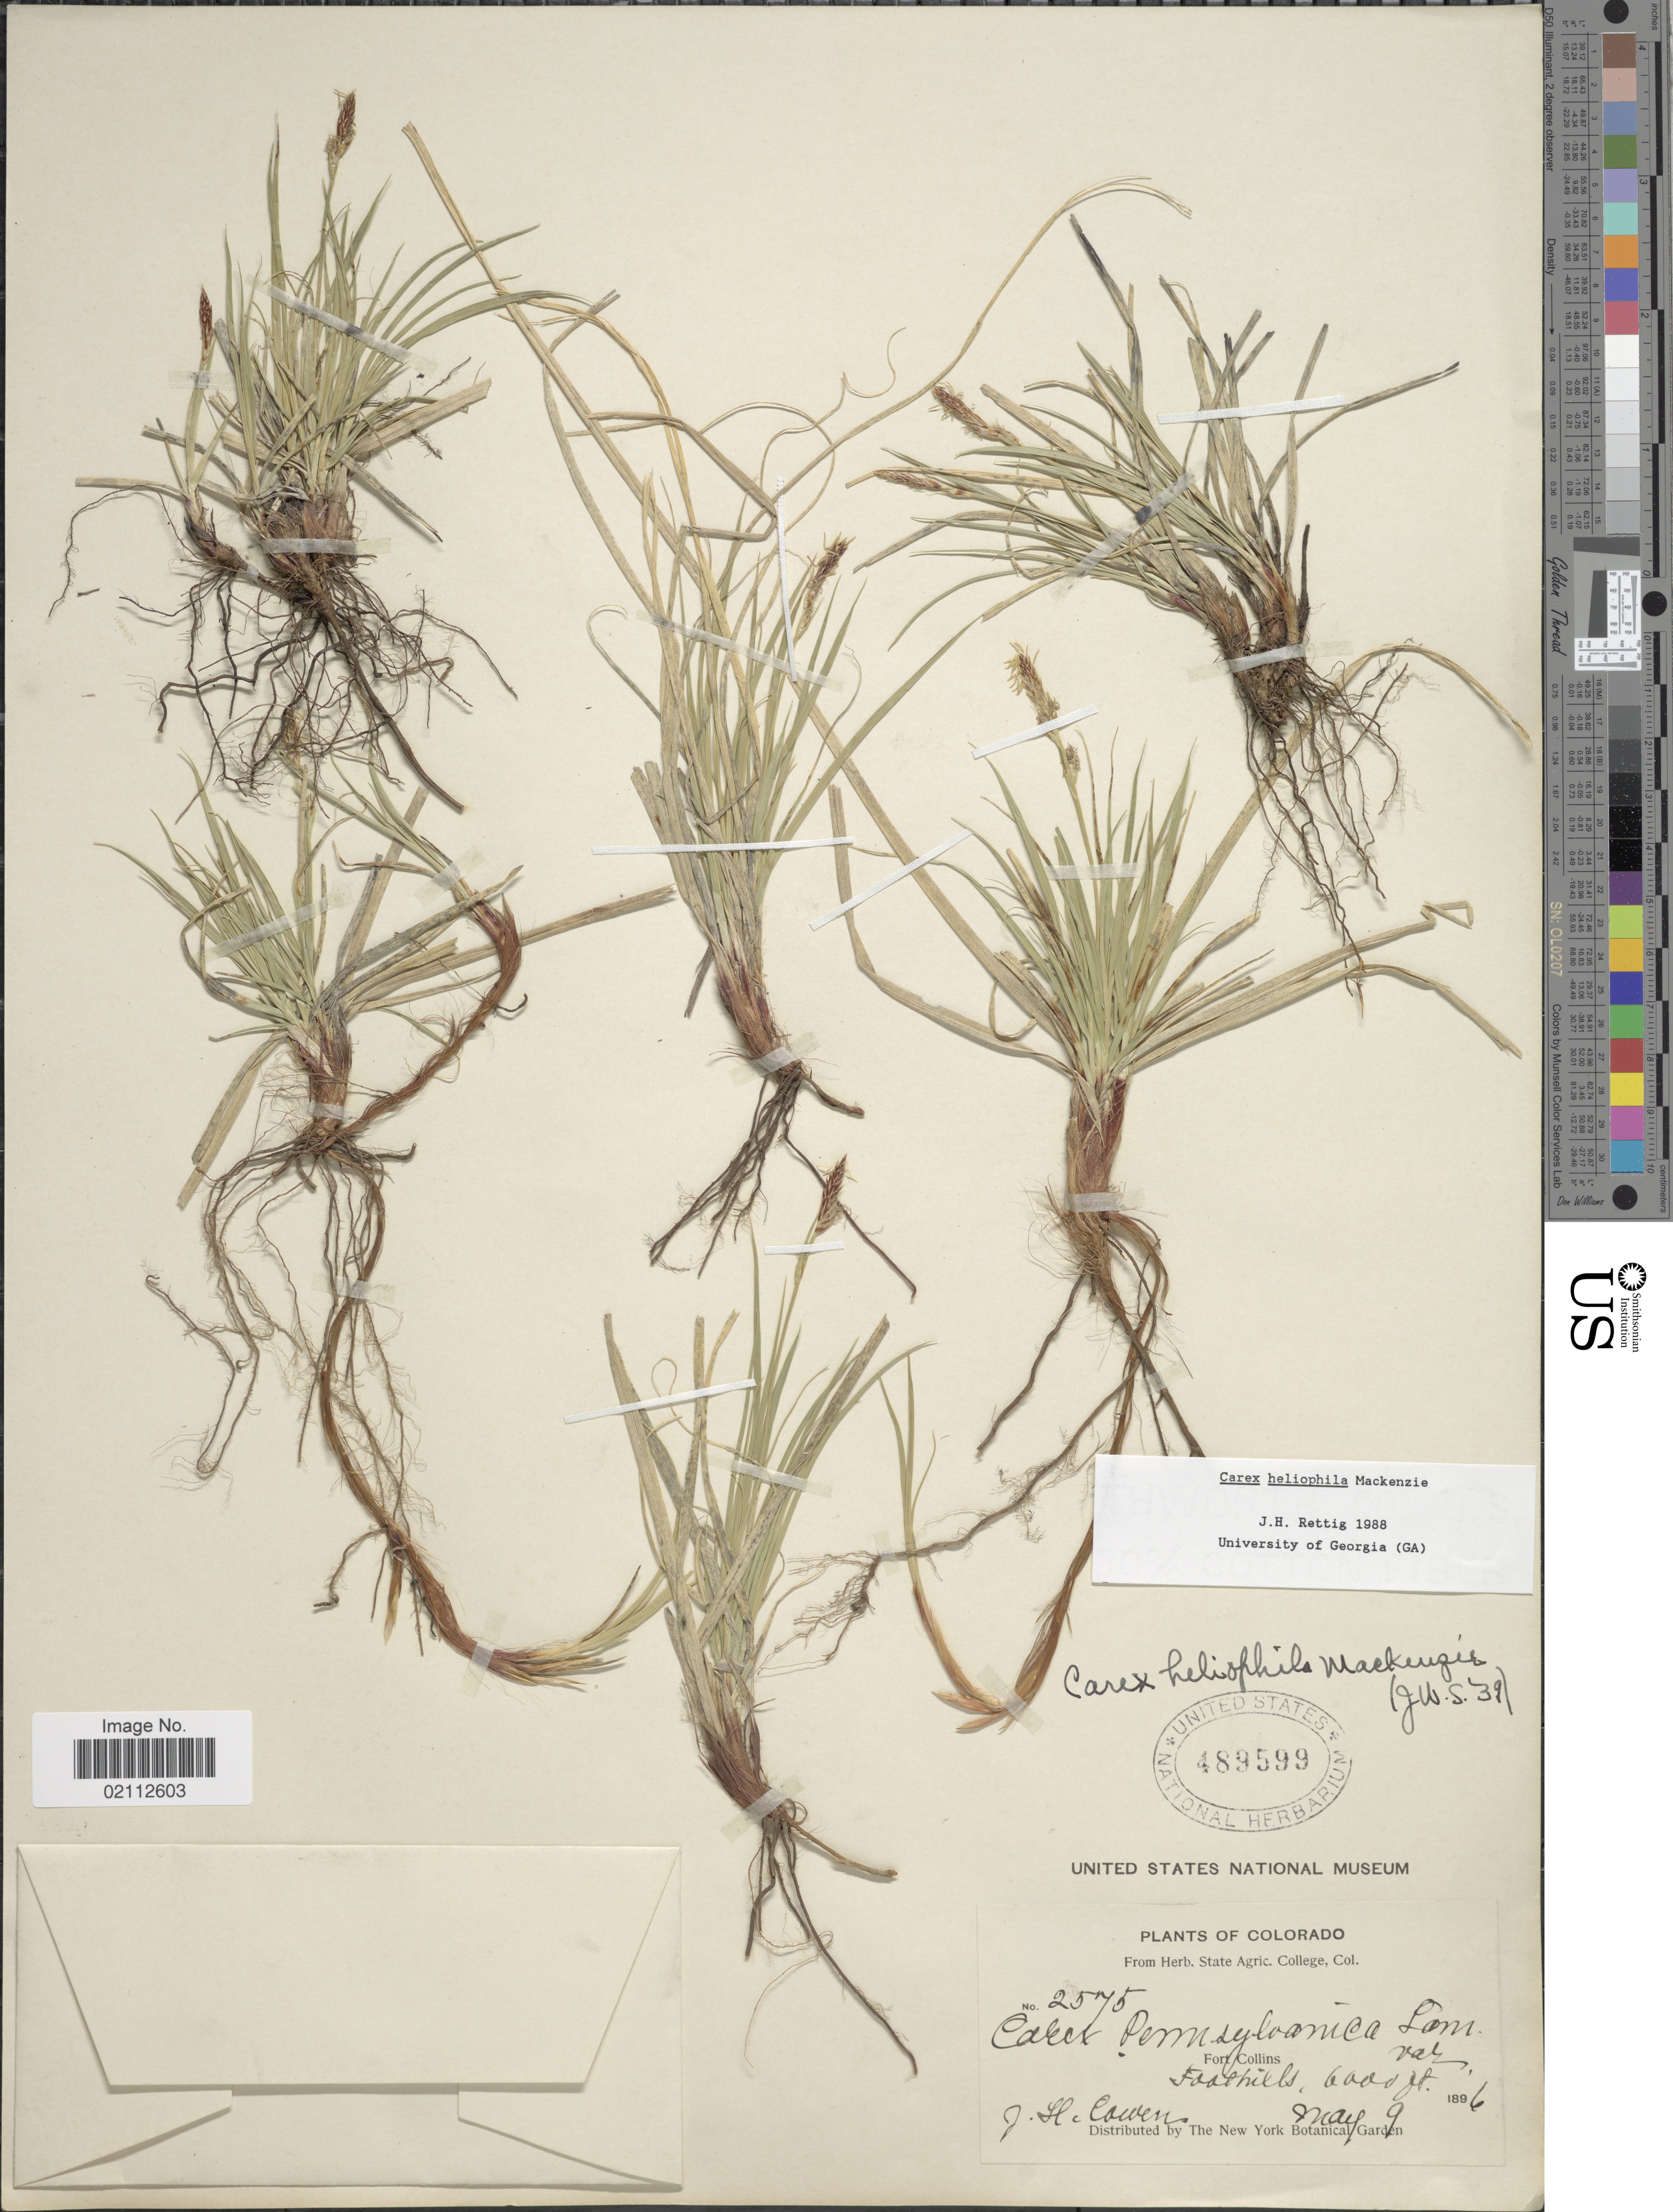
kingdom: Plantae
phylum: Tracheophyta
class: Liliopsida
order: Poales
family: Cyperaceae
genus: Carex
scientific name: Carex heliophila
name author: Mack.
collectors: J. H. Cowen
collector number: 2575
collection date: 1896-05-09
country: United States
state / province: Colorado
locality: Foothills, Fort Collins.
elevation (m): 1829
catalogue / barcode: US 489599